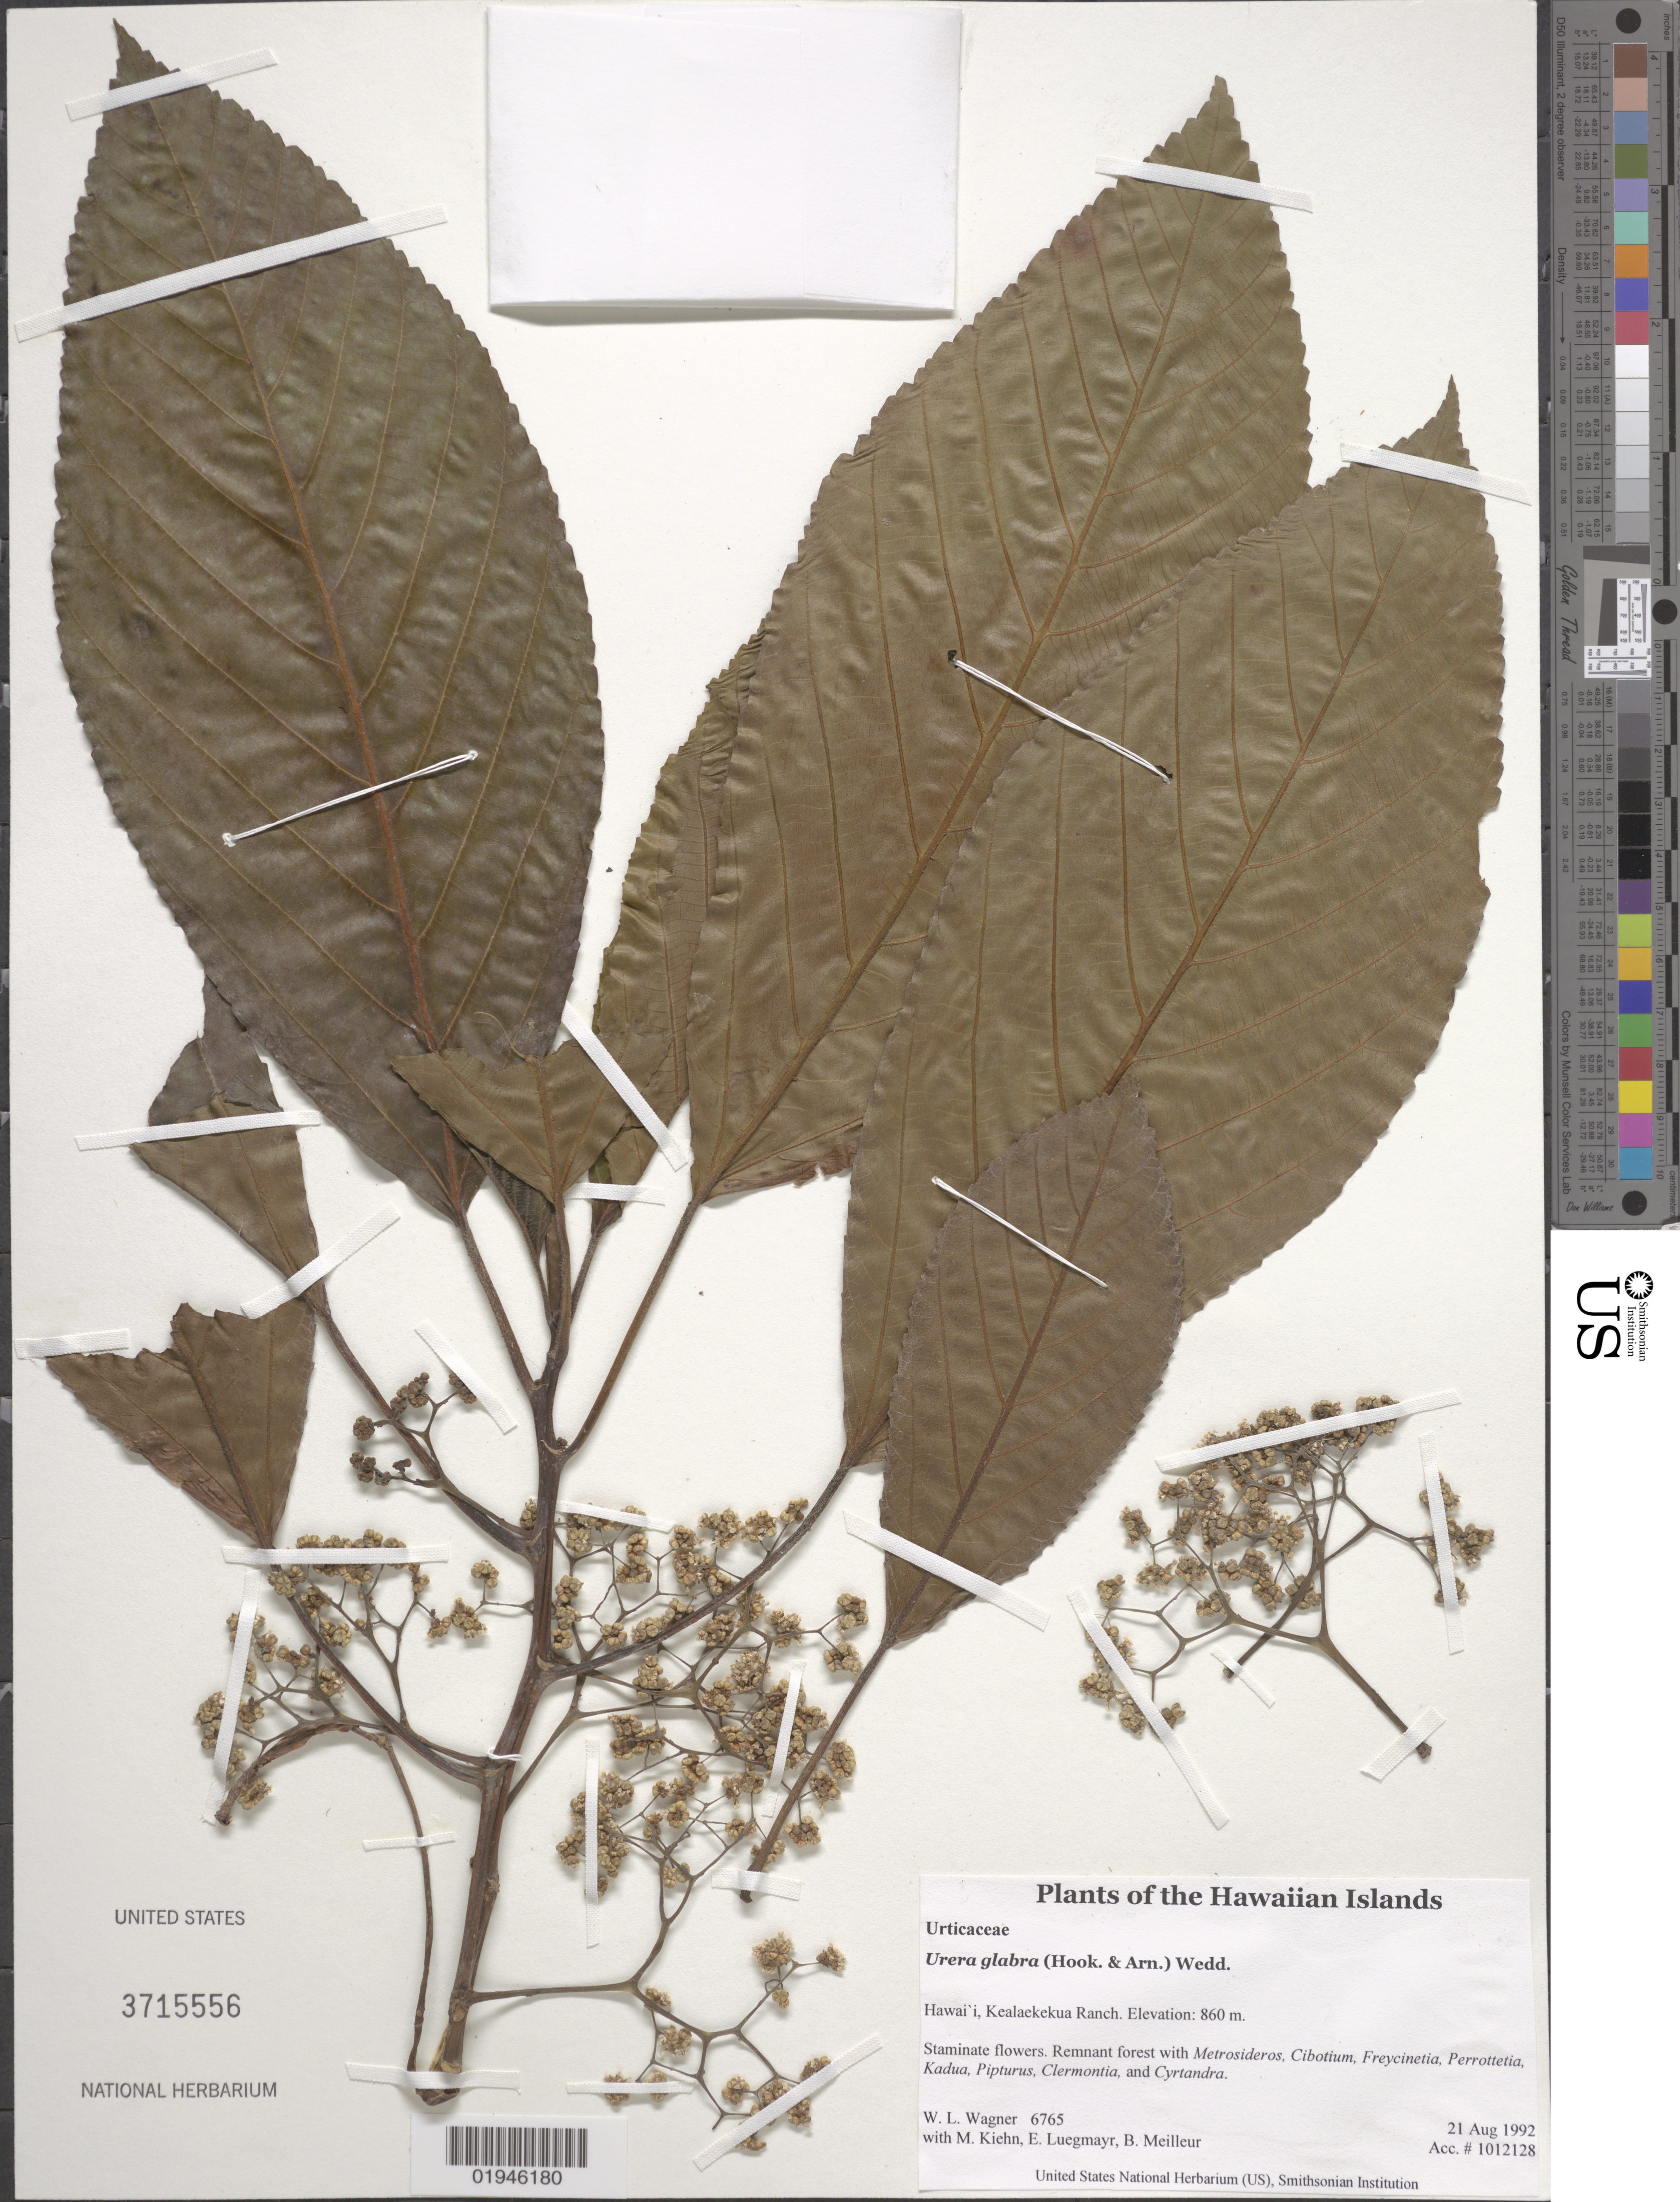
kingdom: Plantae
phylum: Tracheophyta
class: Magnoliopsida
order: Rosales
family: Urticaceae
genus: Touchardia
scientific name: Touchardia oahuensis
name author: T. Wells & A. K. Monro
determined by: Wagner, W. L., (BOT), Smithsonian Institution - National Museum of Natural History (UNITED STATES)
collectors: W. L. Wagner, E. Luegmayr & B. Meilleur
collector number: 6765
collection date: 1992-08-21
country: United States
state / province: Hawaii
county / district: Hawaii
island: Hawaii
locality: Kealaekekua Ranch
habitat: Remnant forest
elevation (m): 860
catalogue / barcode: US 3715556